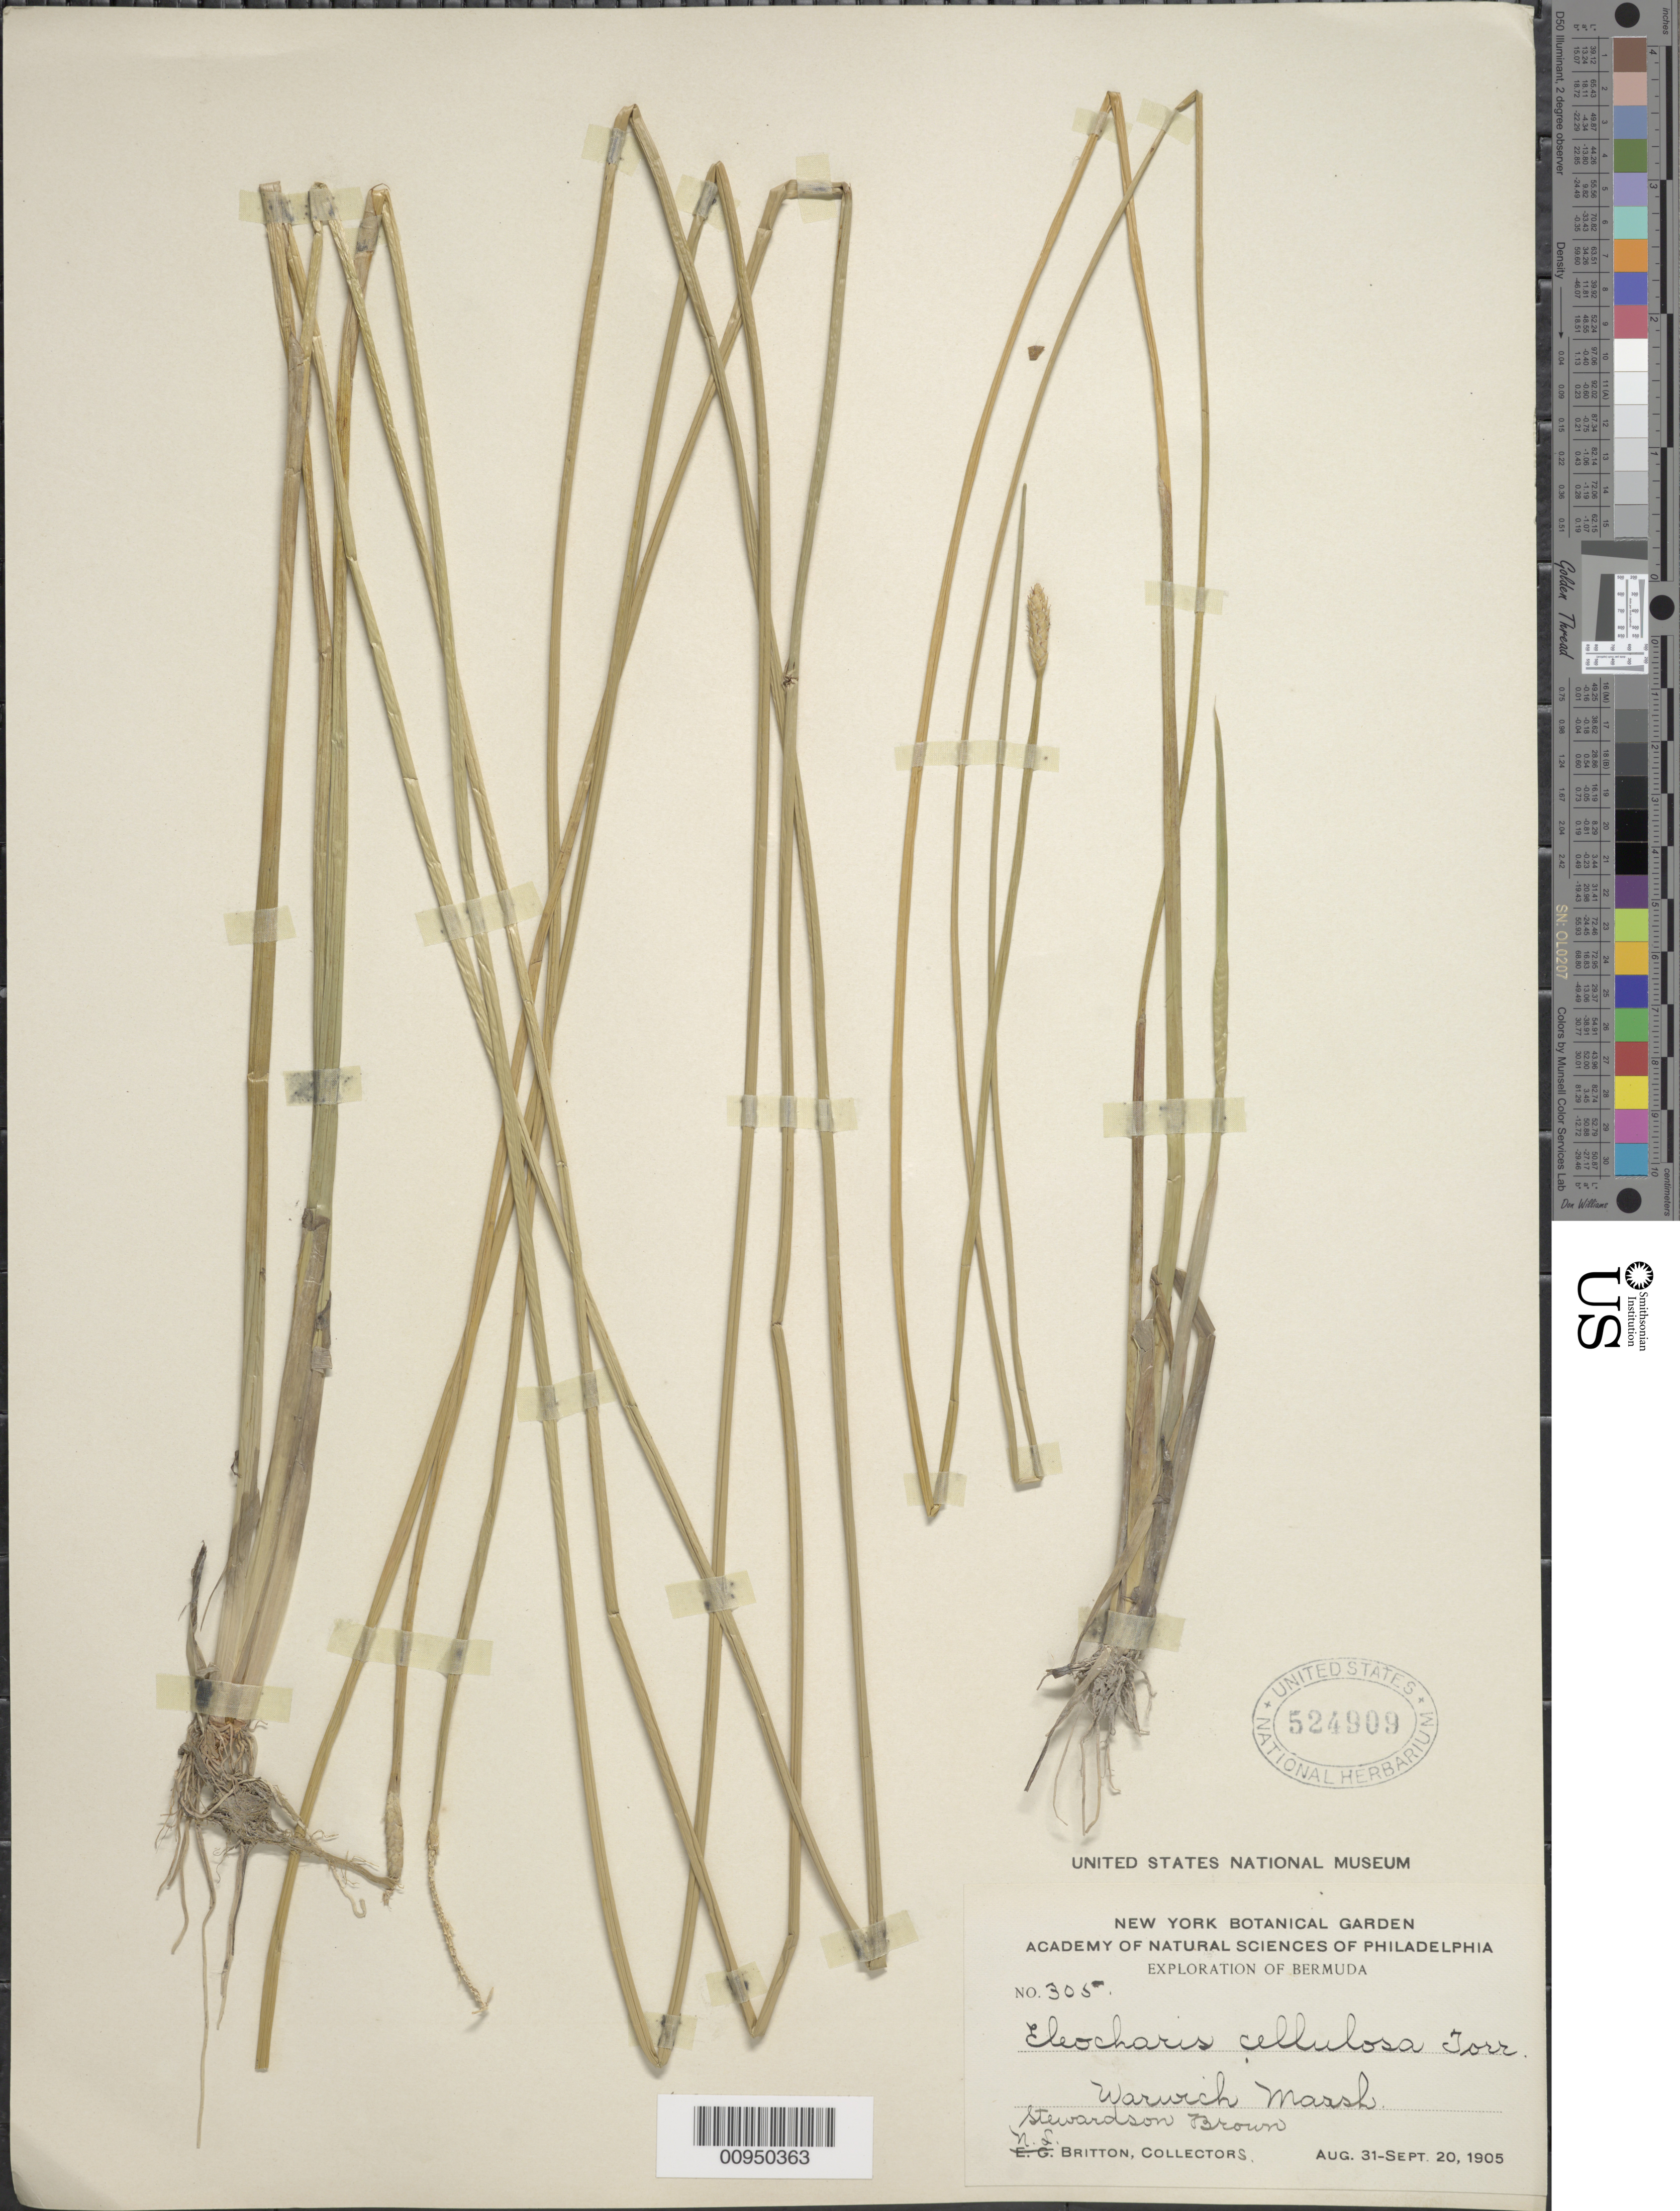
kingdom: Plantae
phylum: Tracheophyta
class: Liliopsida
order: Poales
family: Cyperaceae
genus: Eleocharis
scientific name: Eleocharis cellulosa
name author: Torr.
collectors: S. Brown & N. Britton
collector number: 305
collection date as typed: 31 Aug 1905 to 20 Sep 1905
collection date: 1905-08-31/1905-09-20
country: Bermuda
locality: Warwich Marsh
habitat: Marsh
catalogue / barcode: US 524909